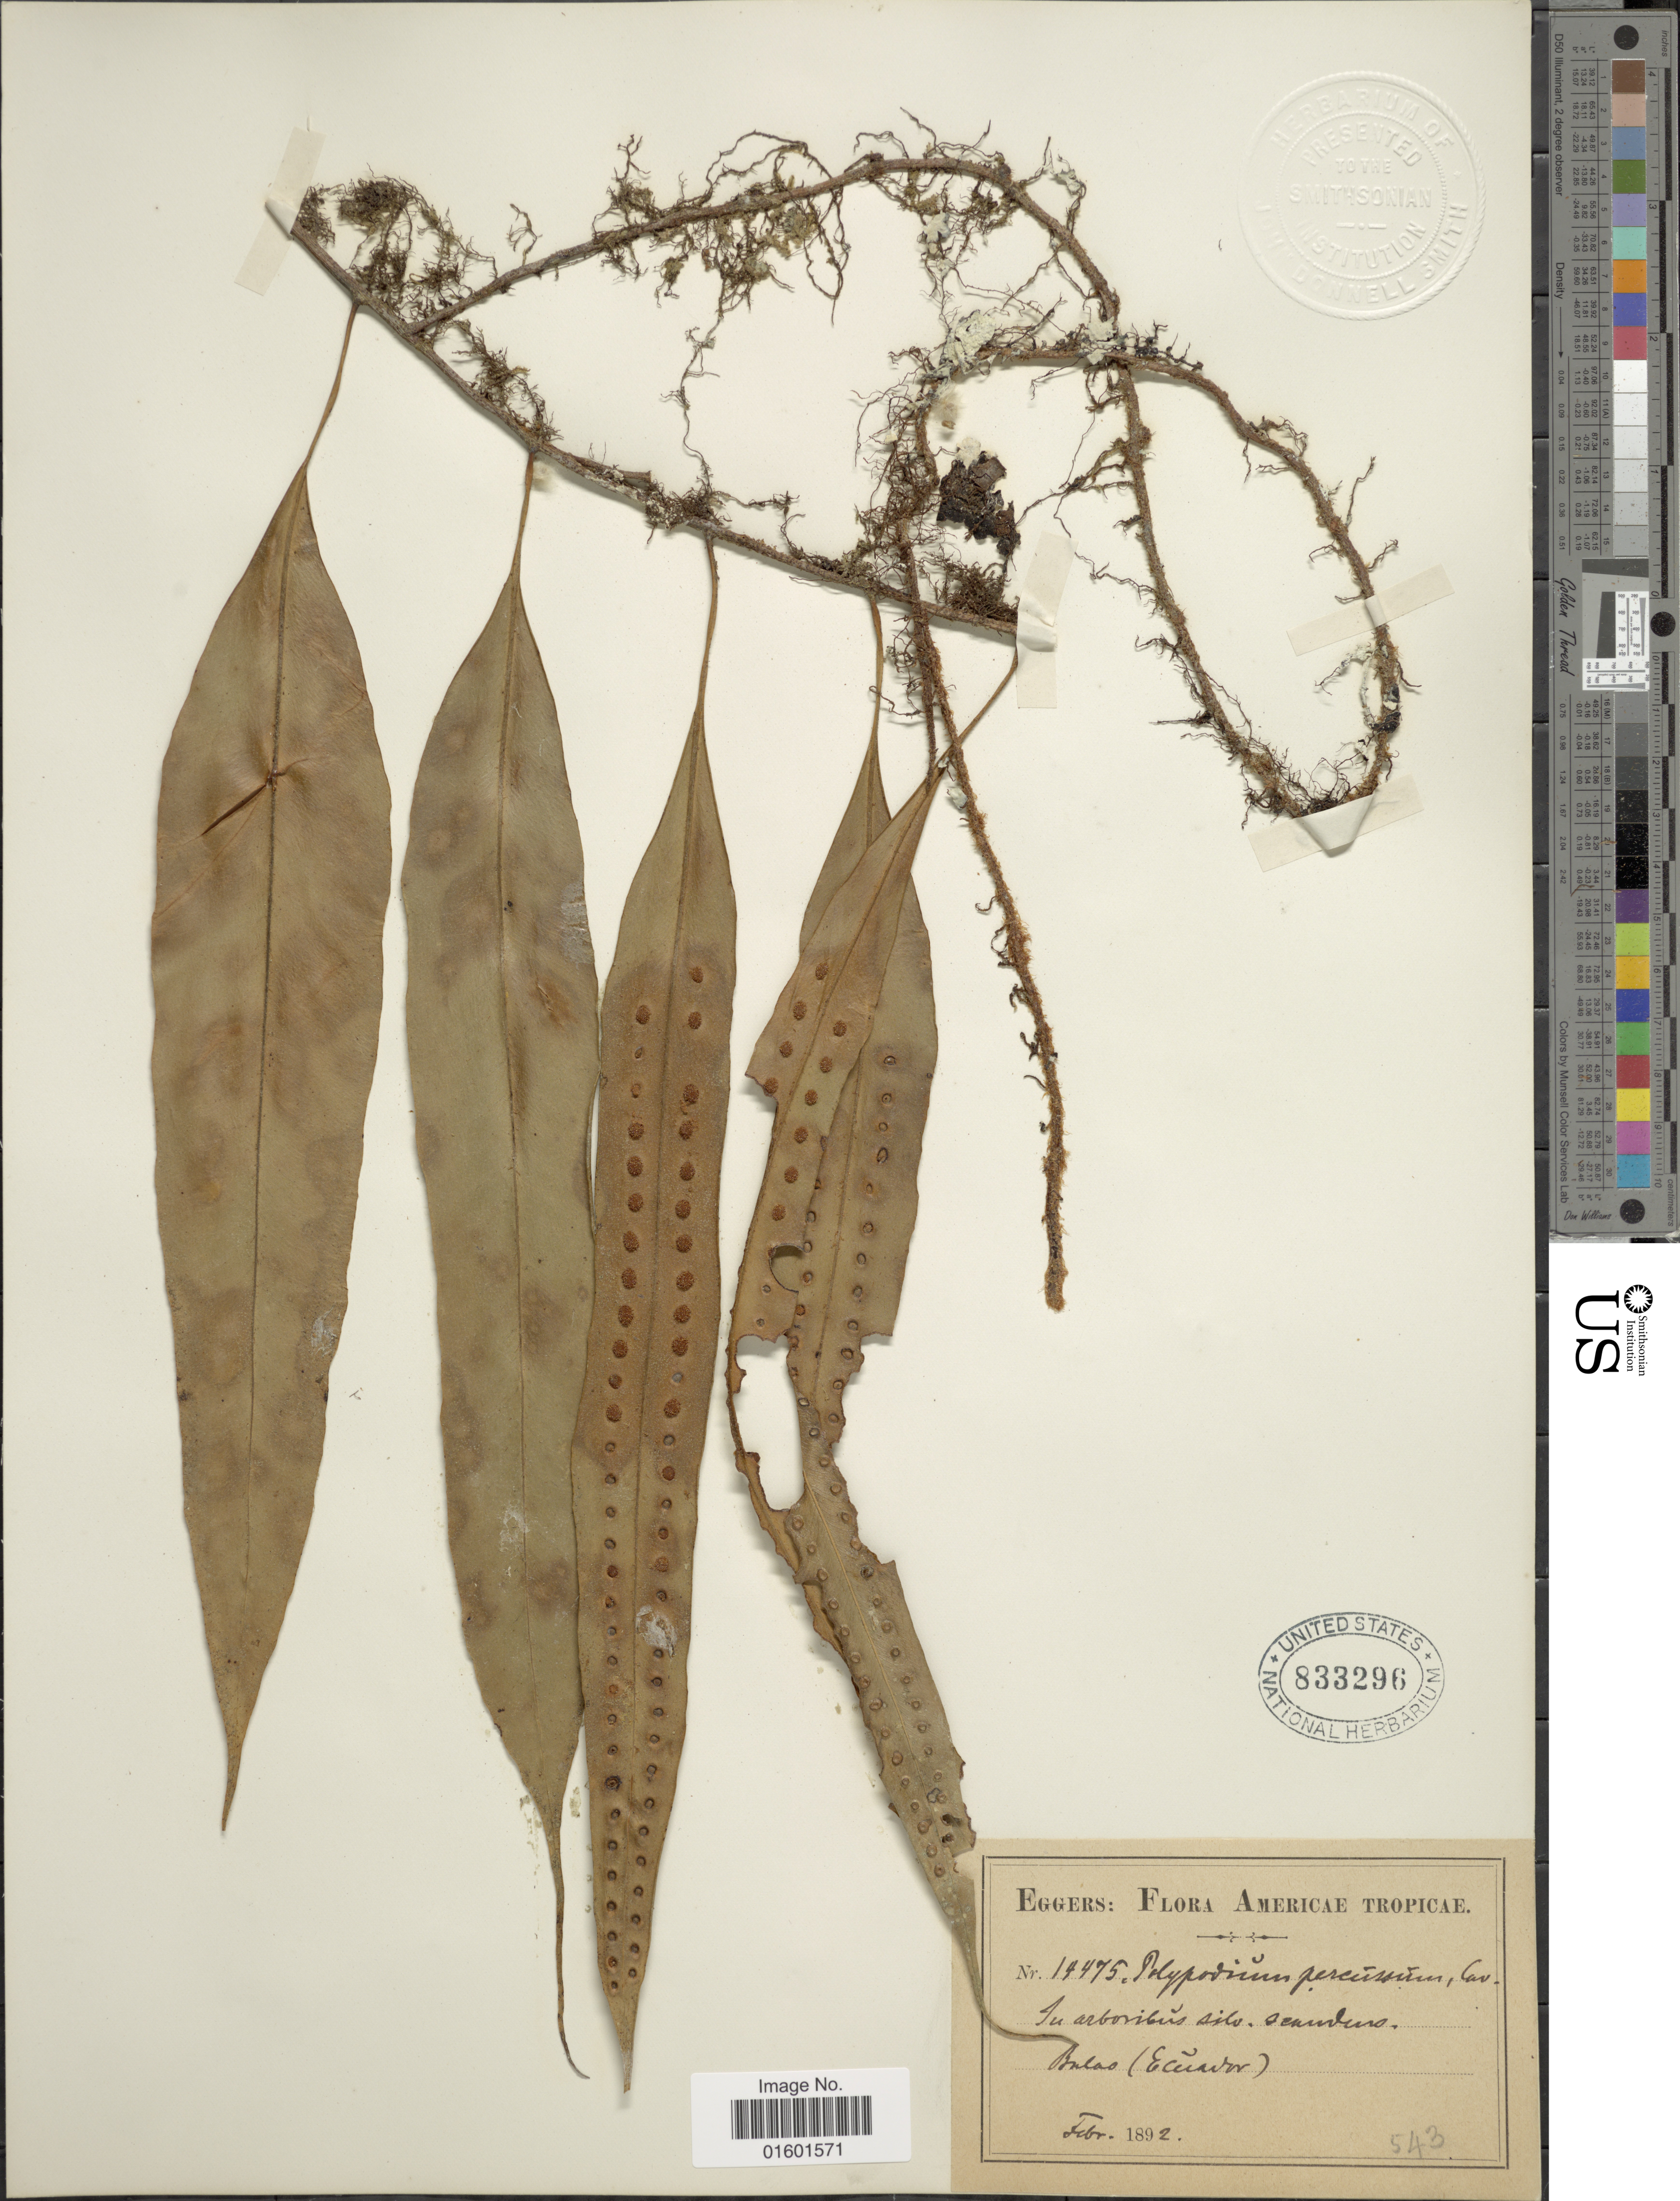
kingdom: Plantae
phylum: Tracheophyta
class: Polypodiopsida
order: Polypodiales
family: Polypodiaceae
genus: Microgramma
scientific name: Microgramma percussa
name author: (Cav.) de la Sota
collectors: -. Eggers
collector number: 14475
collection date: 1892-02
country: Ecuador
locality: Balao. Americae Tropicae.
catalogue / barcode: US 833296